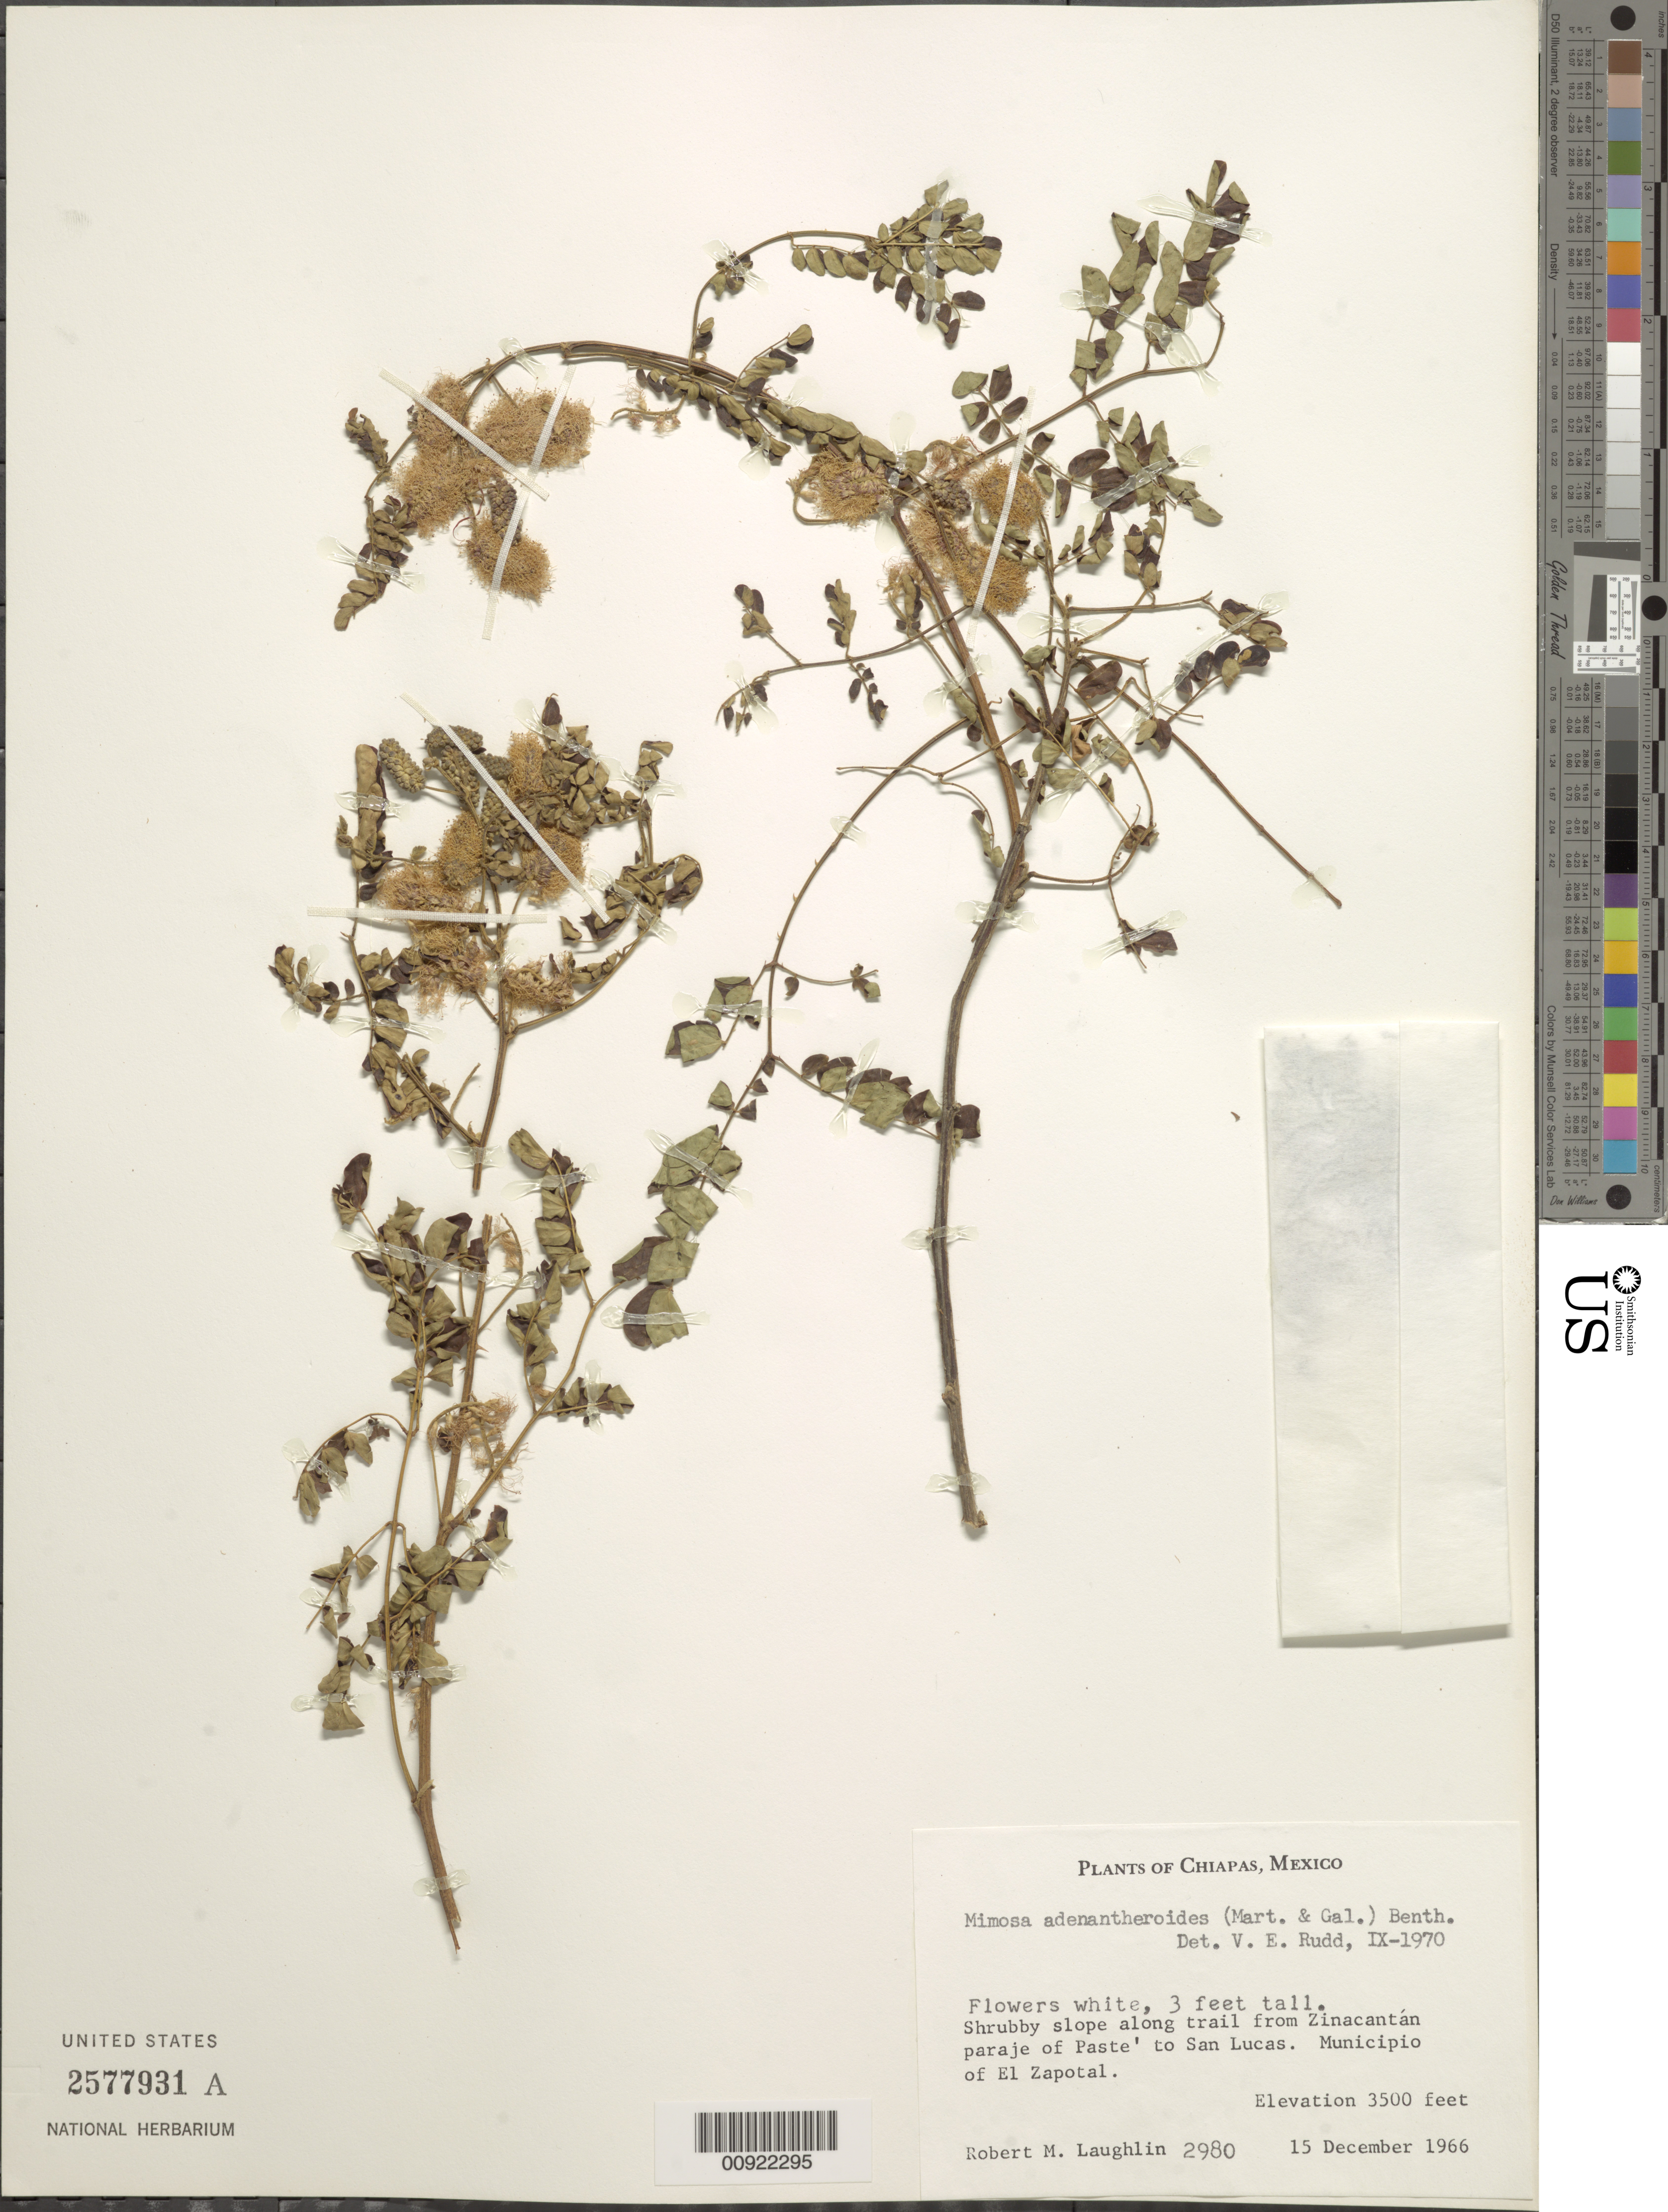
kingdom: Plantae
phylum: Tracheophyta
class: Magnoliopsida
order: Fabales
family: Fabaceae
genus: Mimosa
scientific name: Mimosa adenantheroides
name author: (M. Martens) Benth.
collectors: R. M. Laughlin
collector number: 2980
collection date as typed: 15 Dec 1966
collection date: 1966-12-15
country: Mexico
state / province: Chiapas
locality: Along trail from Zinacantán paraje of Paste' to San Lucas. Municipio of El Zapotal, Chiapas.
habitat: Shrubby slope along trail.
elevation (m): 1067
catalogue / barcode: US 2577931A